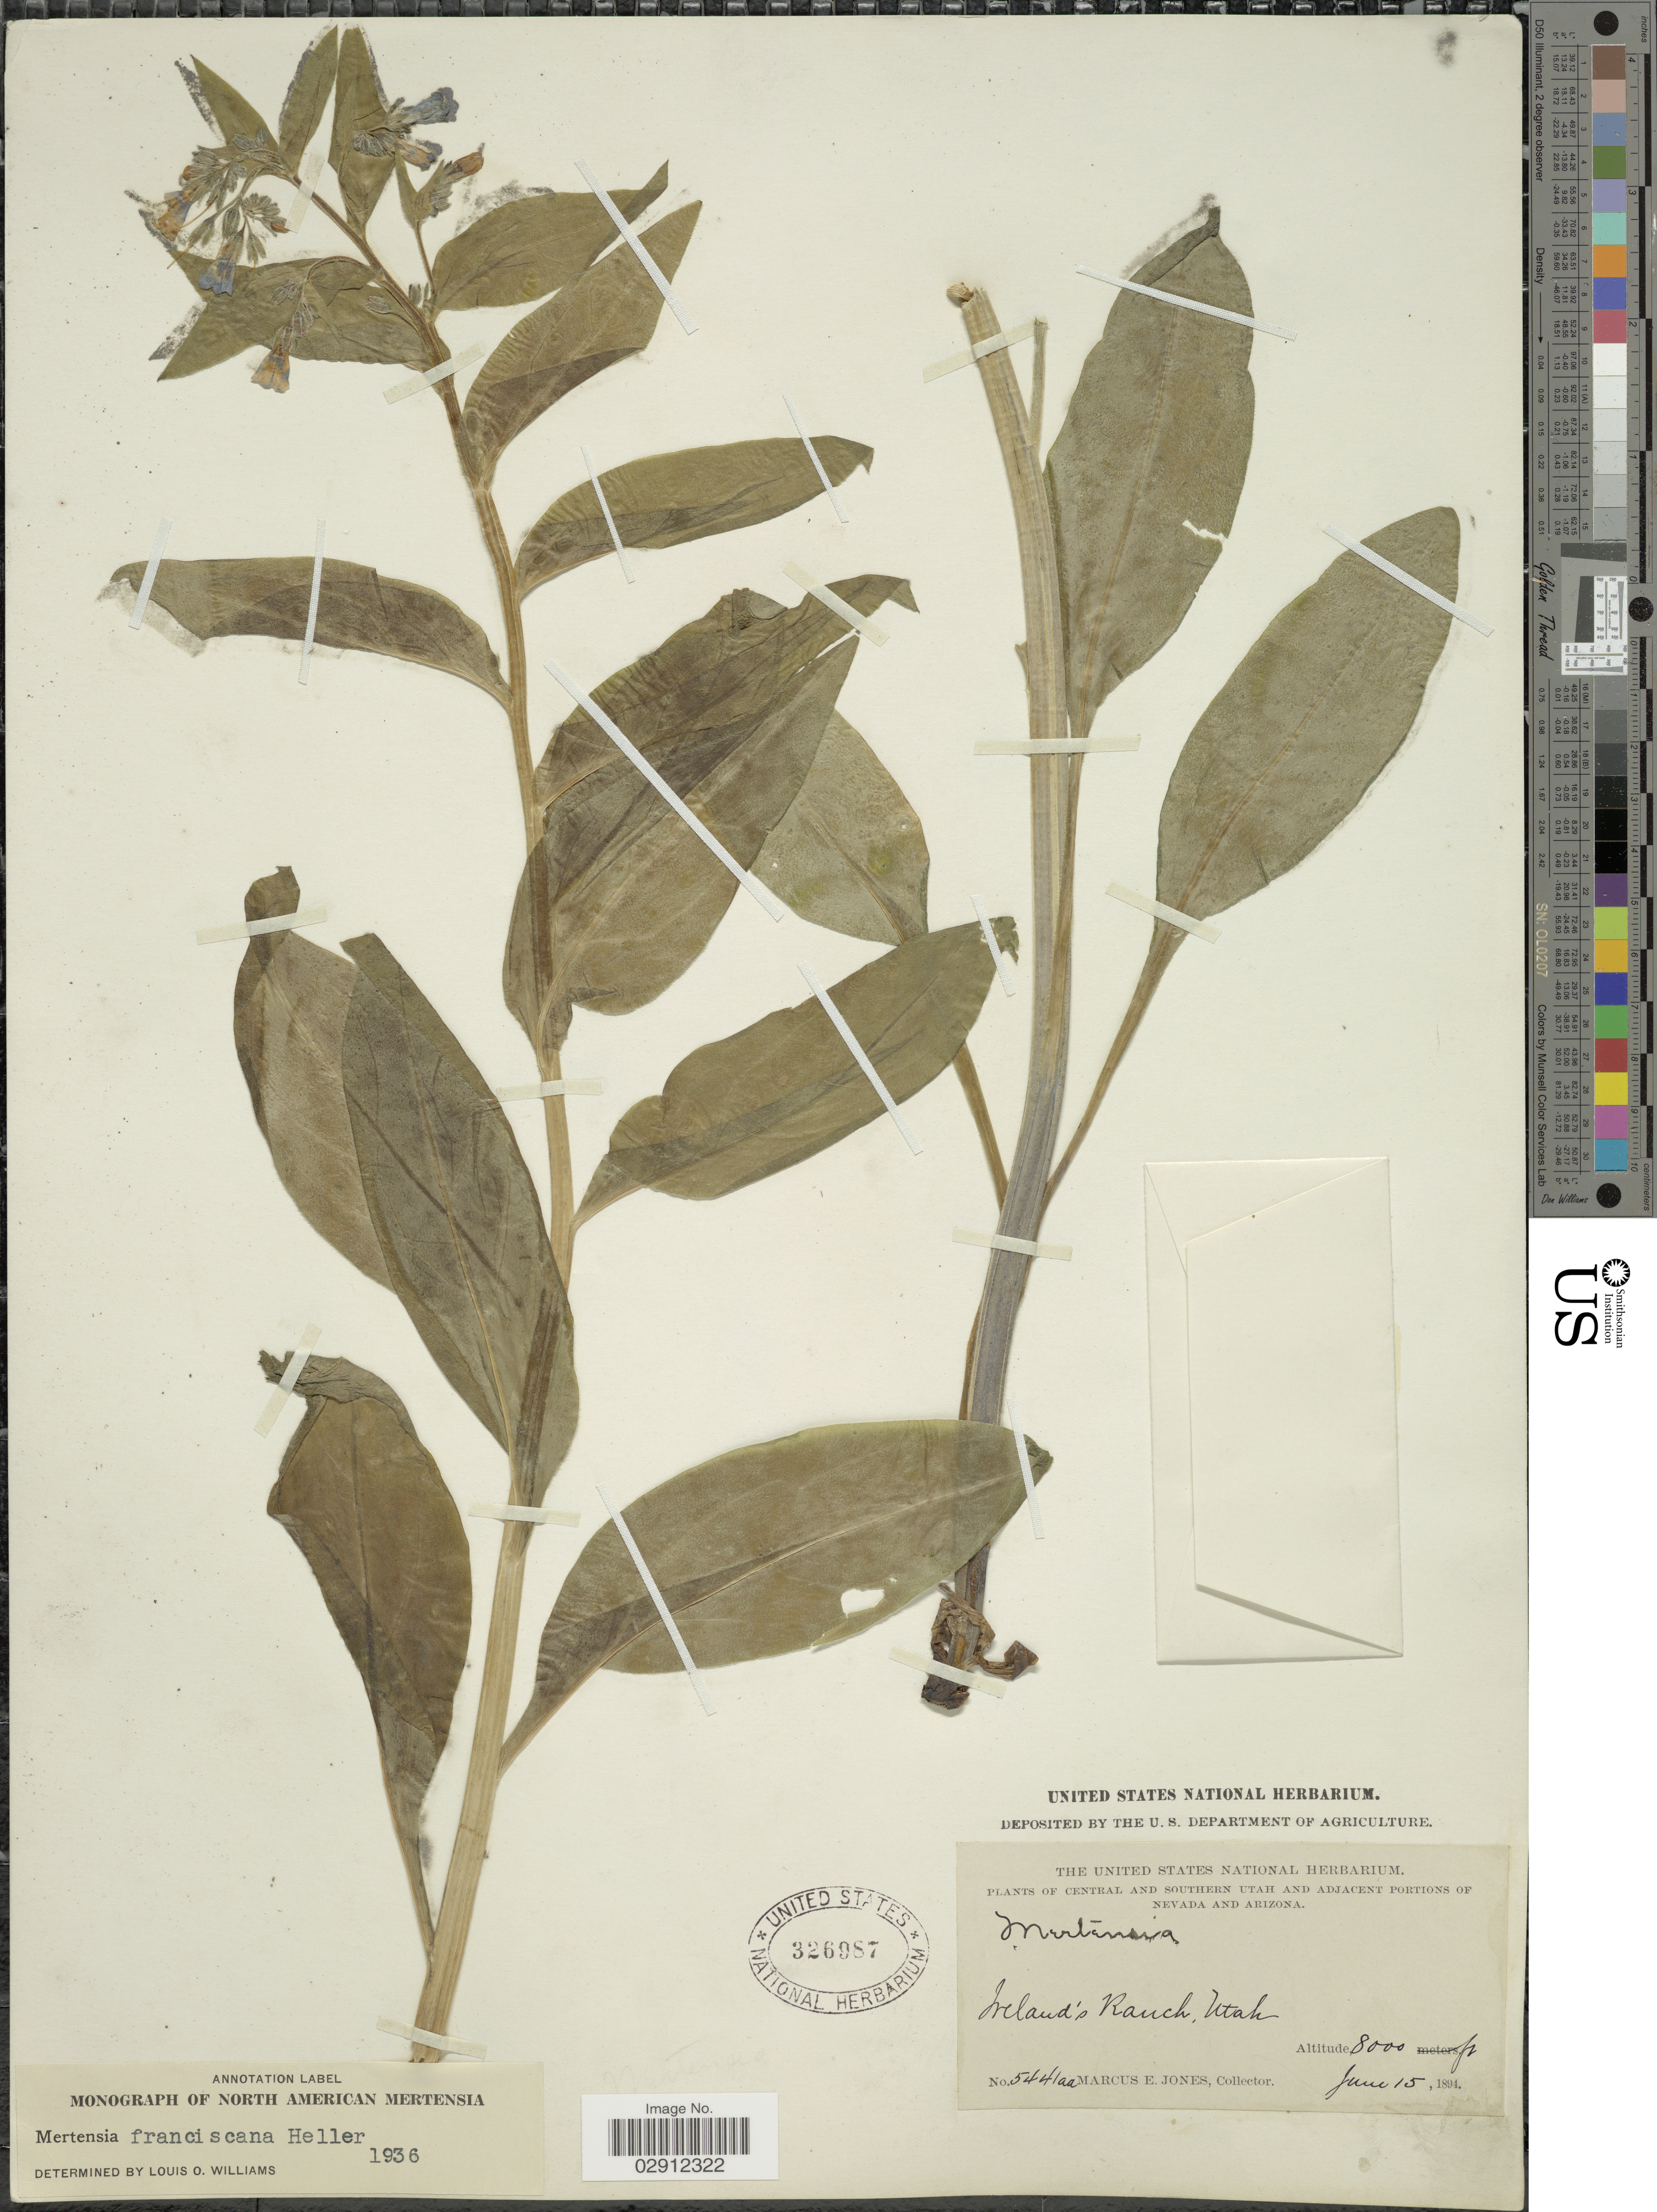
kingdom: Plantae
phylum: Tracheophyta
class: Magnoliopsida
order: Boraginales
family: Boraginaceae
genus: Mertensia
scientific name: Mertensia franciscana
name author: A. Heller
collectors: M. E. Jones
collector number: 5441aa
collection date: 1894-06-15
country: United States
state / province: Utah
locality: Central and southern Utah. Ireland's Ranch.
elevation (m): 2438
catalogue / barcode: US 326987